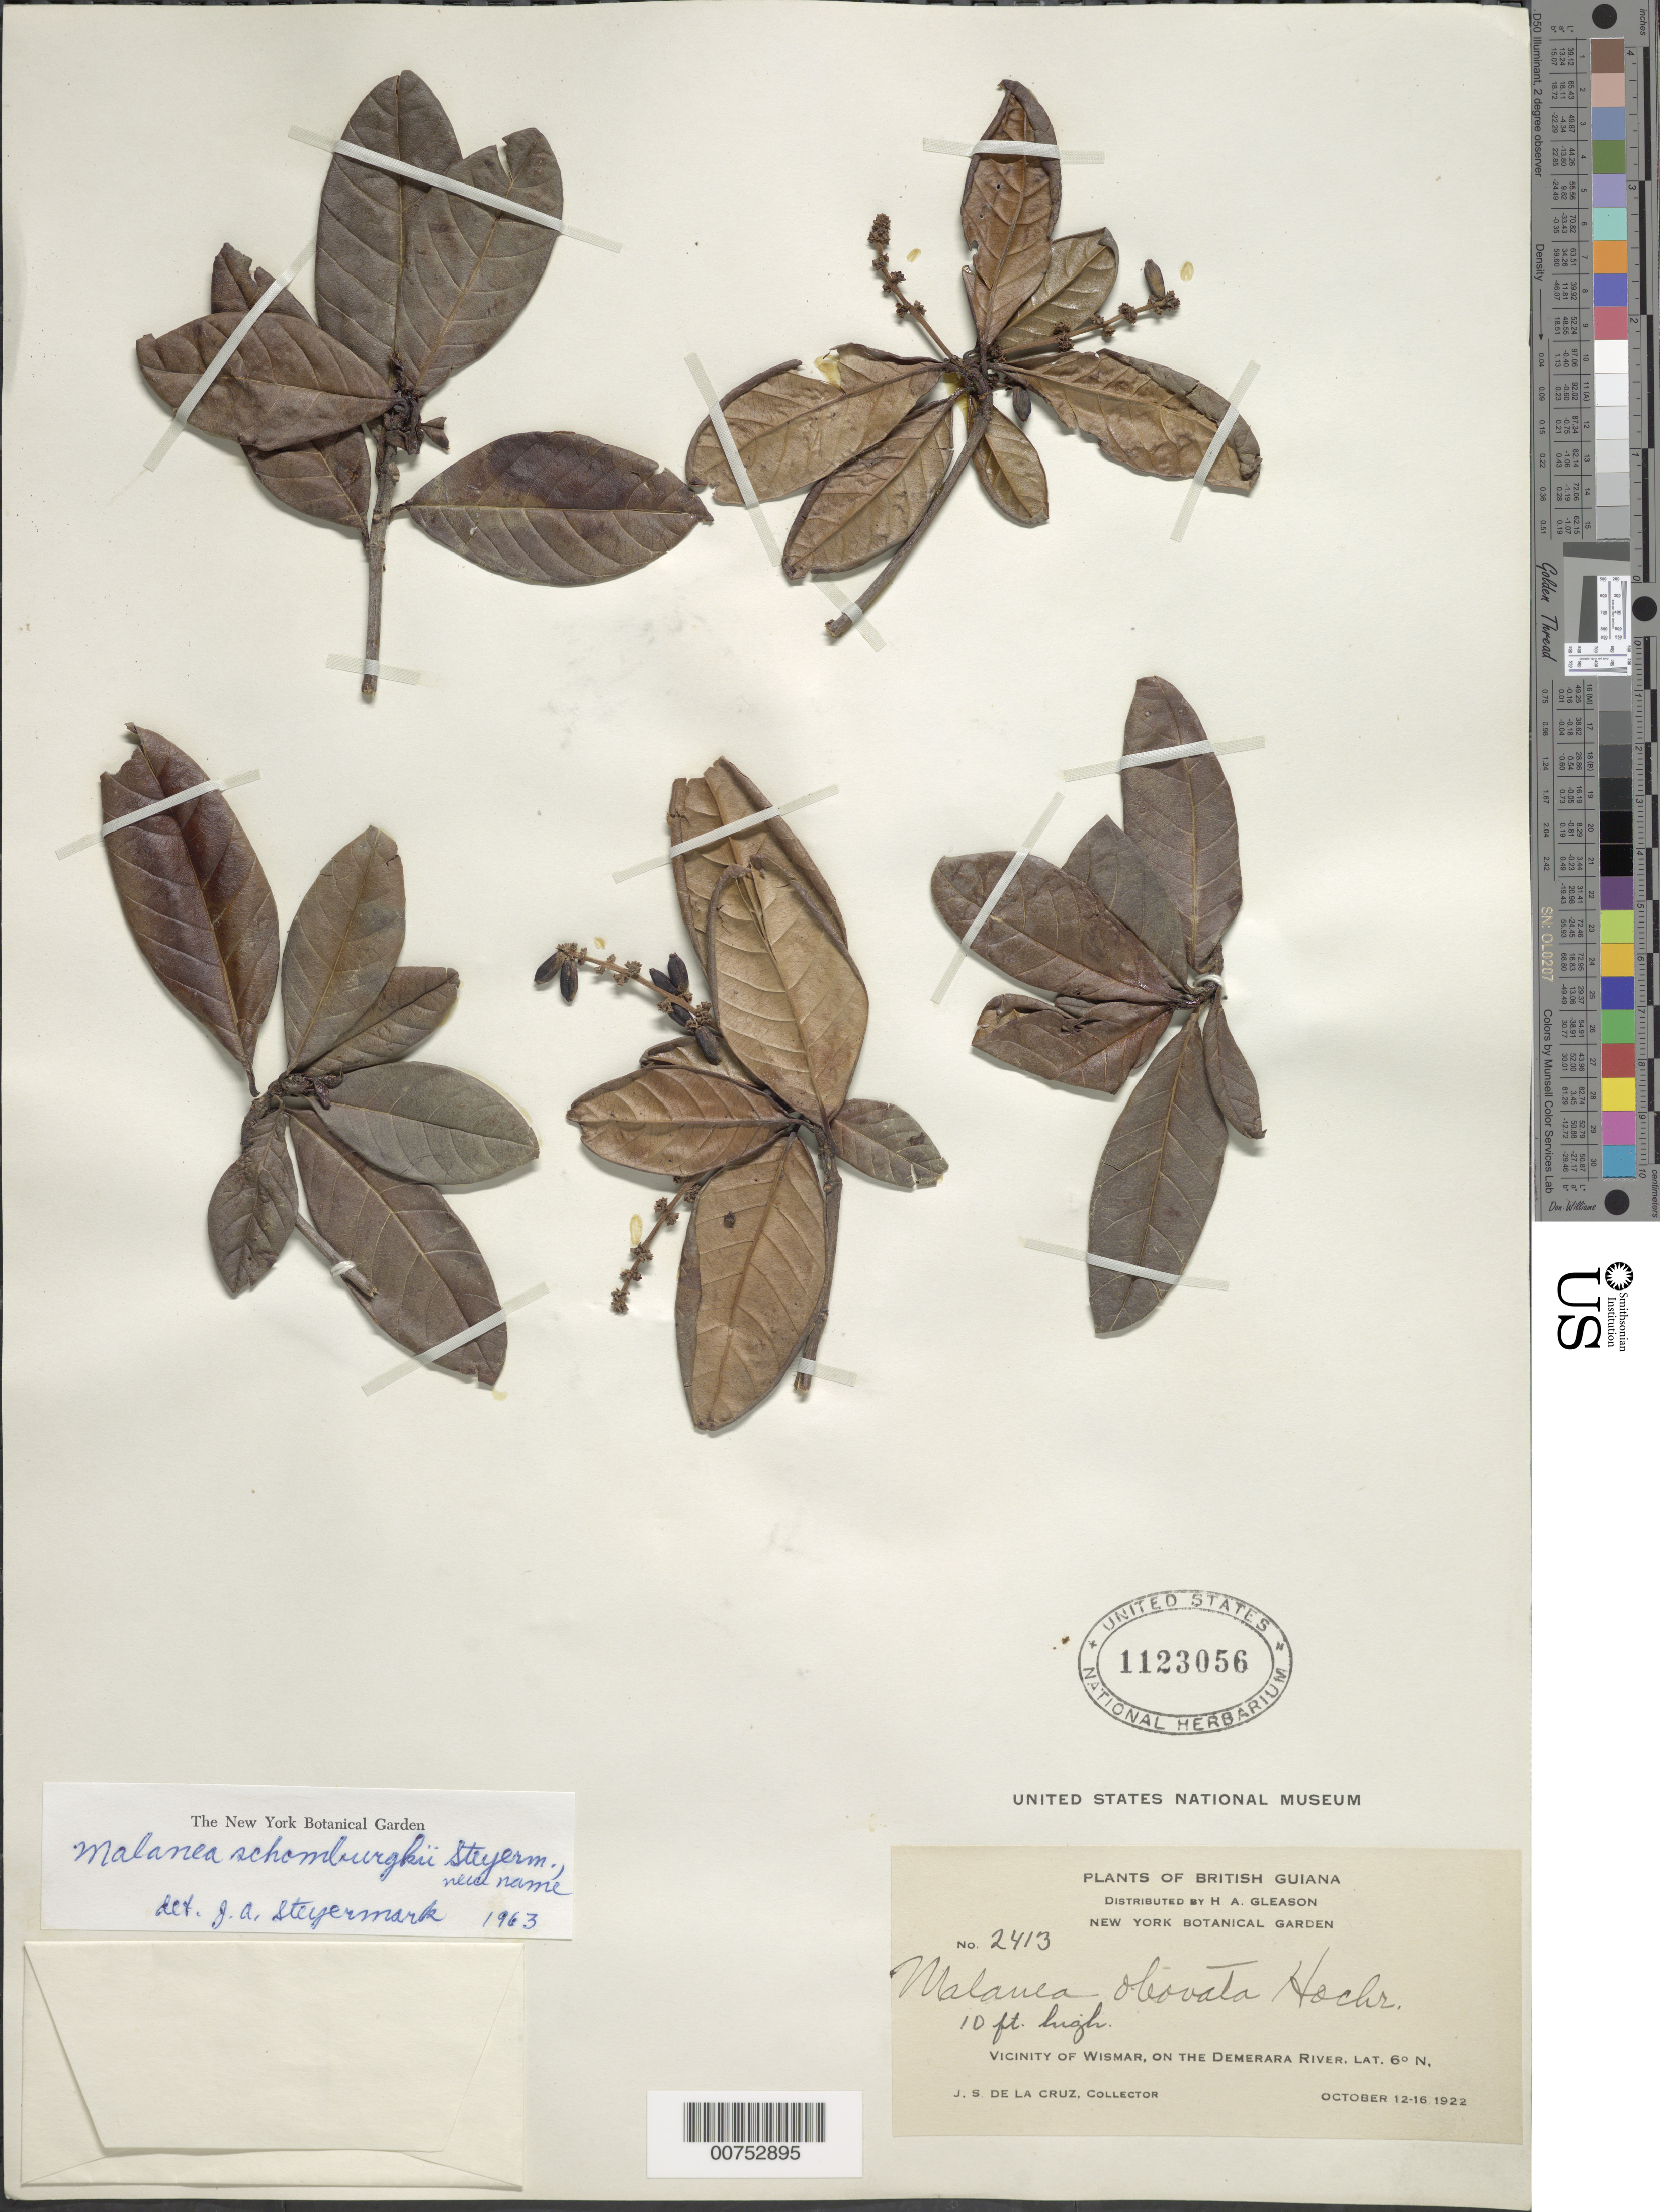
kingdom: Plantae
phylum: Tracheophyta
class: Magnoliopsida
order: Gentianales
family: Rubiaceae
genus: Malanea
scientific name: Malanea schomburgkii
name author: Steyerm.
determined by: Steyermark, Julian A., (VEN)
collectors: J. S. de la Cruz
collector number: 2413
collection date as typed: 12-Oct-22 to 16-Oct-22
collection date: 1922-10-12/1922-10-16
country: Guyana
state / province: U. Demerara-Berbice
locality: Wismar vic., on the Demerara River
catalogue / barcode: US 1123056